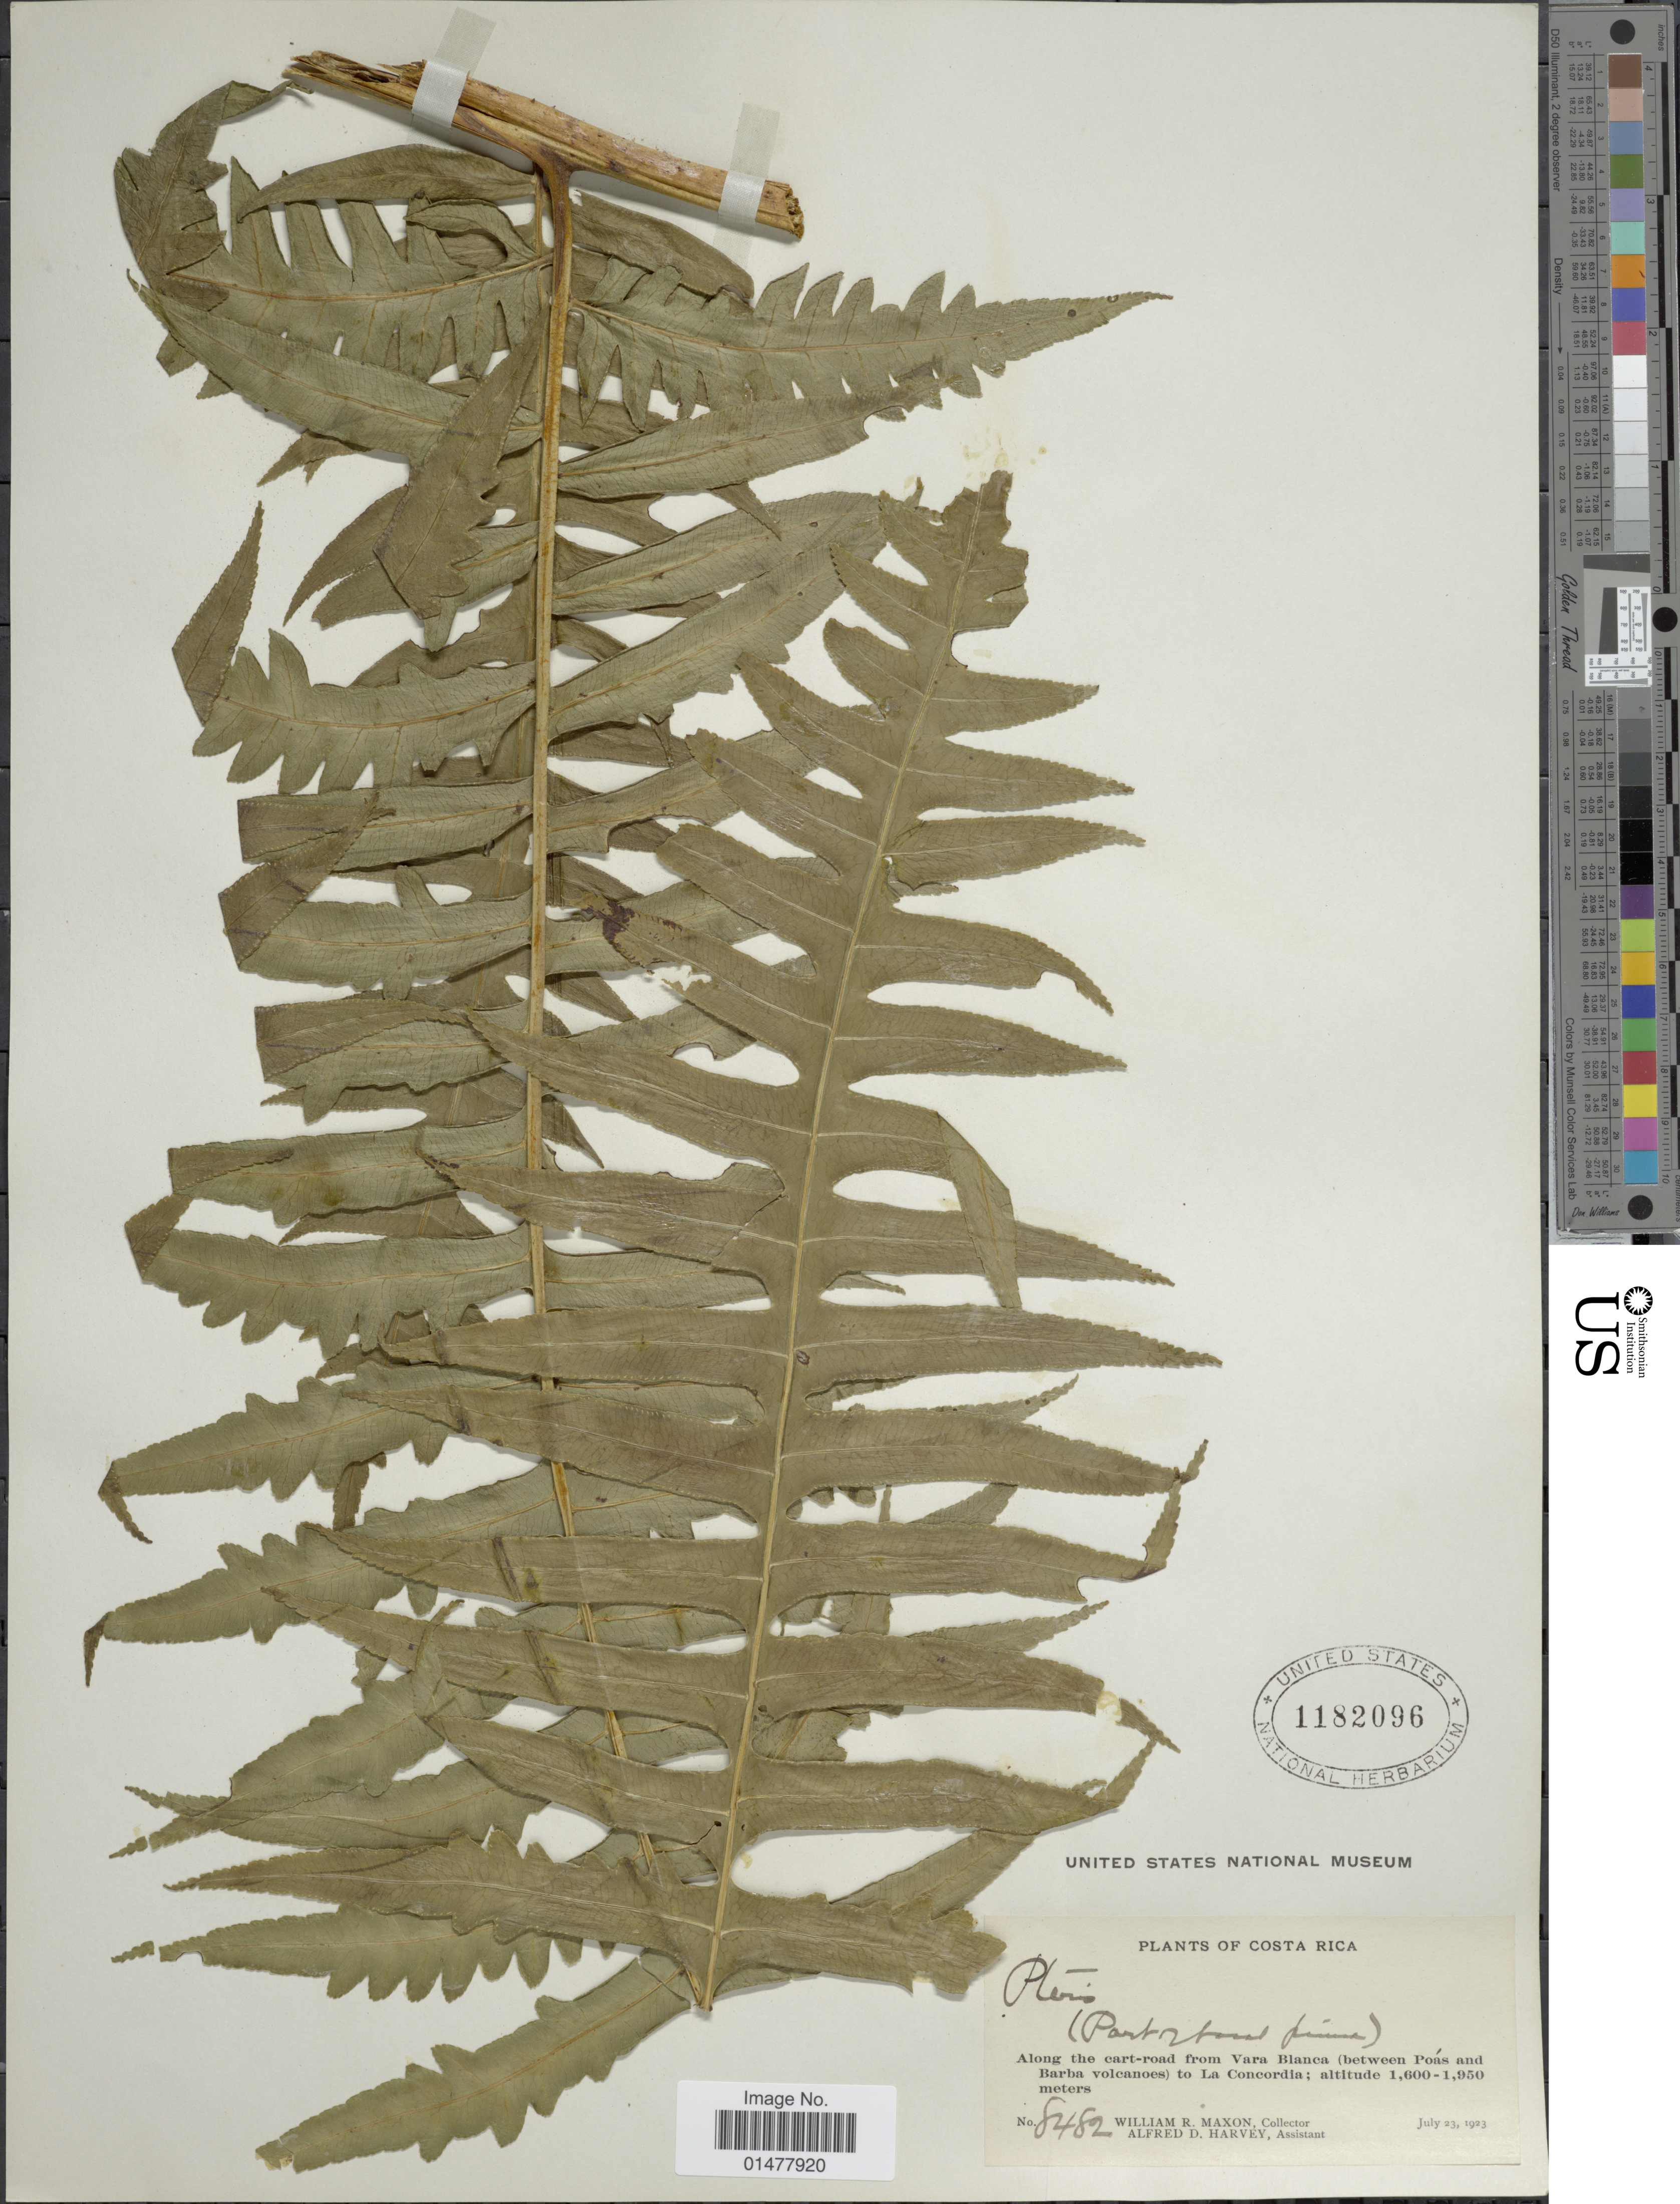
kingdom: Plantae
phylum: Tracheophyta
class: Polypodiopsida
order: Polypodiales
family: Pteridaceae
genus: Pteris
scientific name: Pteris navarrensis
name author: Christ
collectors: W. R. Maxon & A. D. Harvey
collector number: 8482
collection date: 1923-07-23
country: Costa Rica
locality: Along the cart-road from vara Blanca(between Poas and Barba volcanoes) to La Concordia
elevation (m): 1600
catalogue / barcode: US 1182096